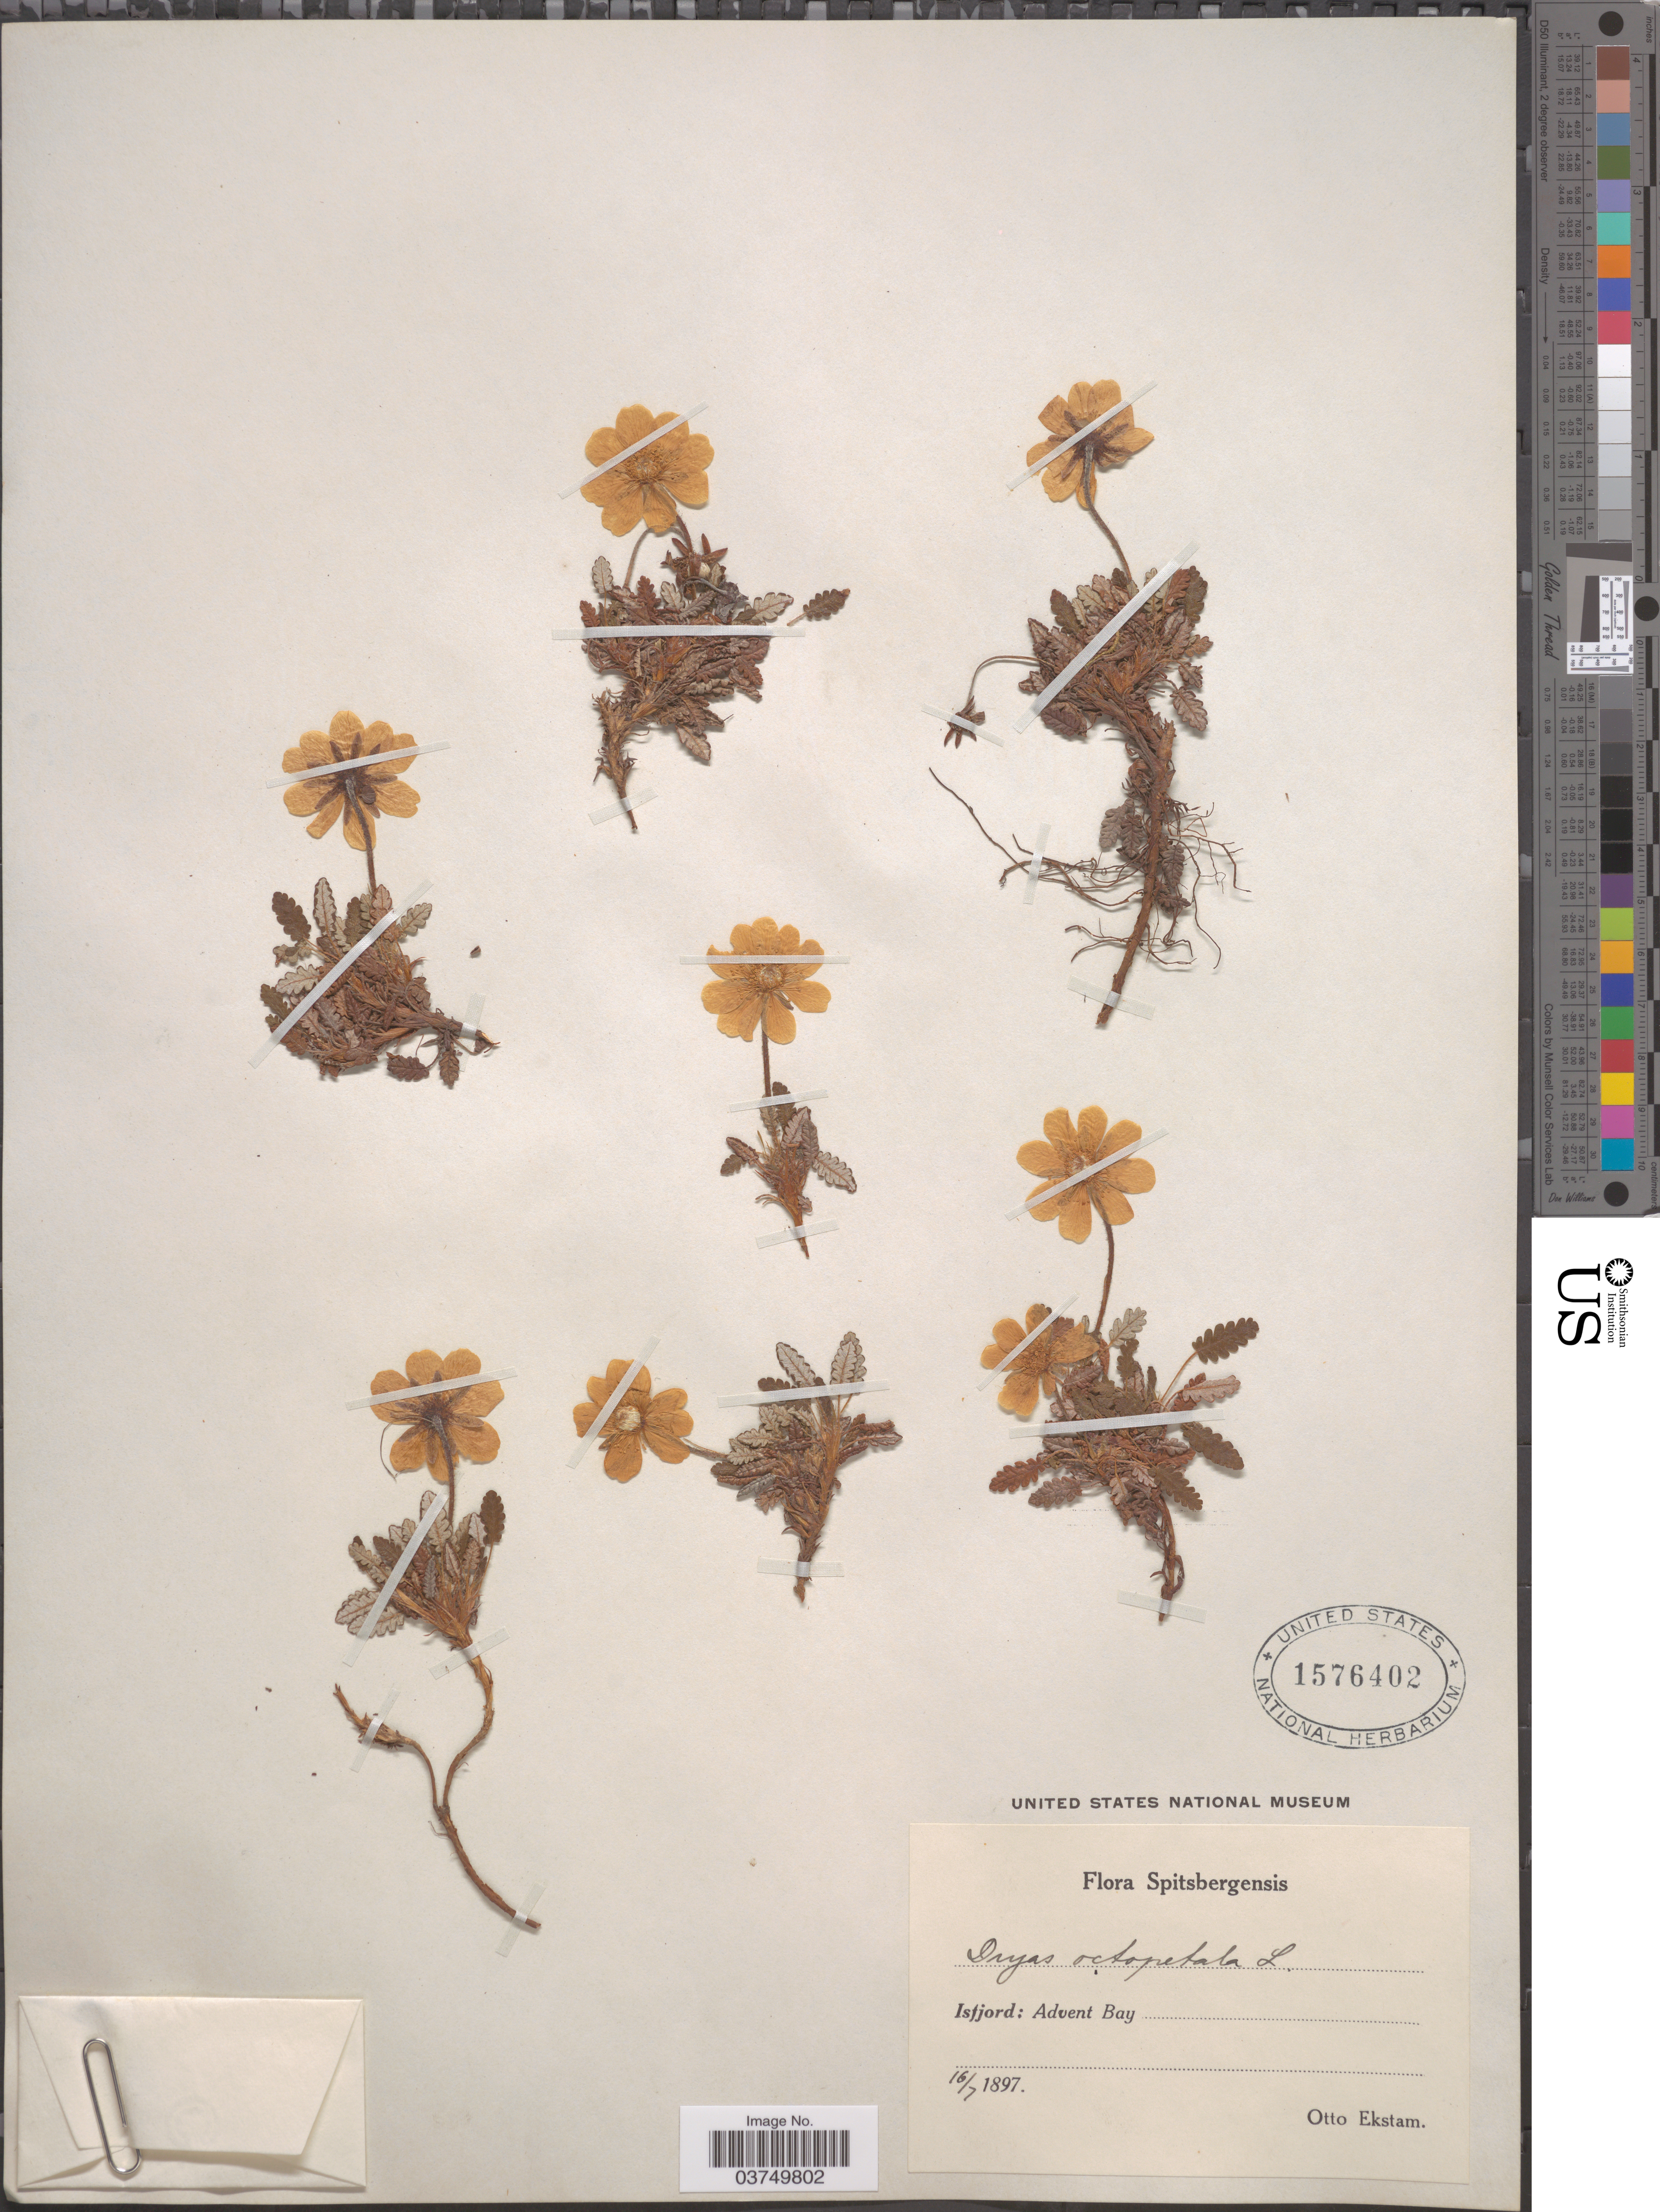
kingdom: Plantae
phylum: Tracheophyta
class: Magnoliopsida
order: Rosales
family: Rosaceae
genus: Dryas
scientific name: Dryas octopetala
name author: L.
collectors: O. Ekstam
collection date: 1897-07-16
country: Norway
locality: Spitsbergensis. Isfjord: Advent Bay.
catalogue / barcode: US 1576402